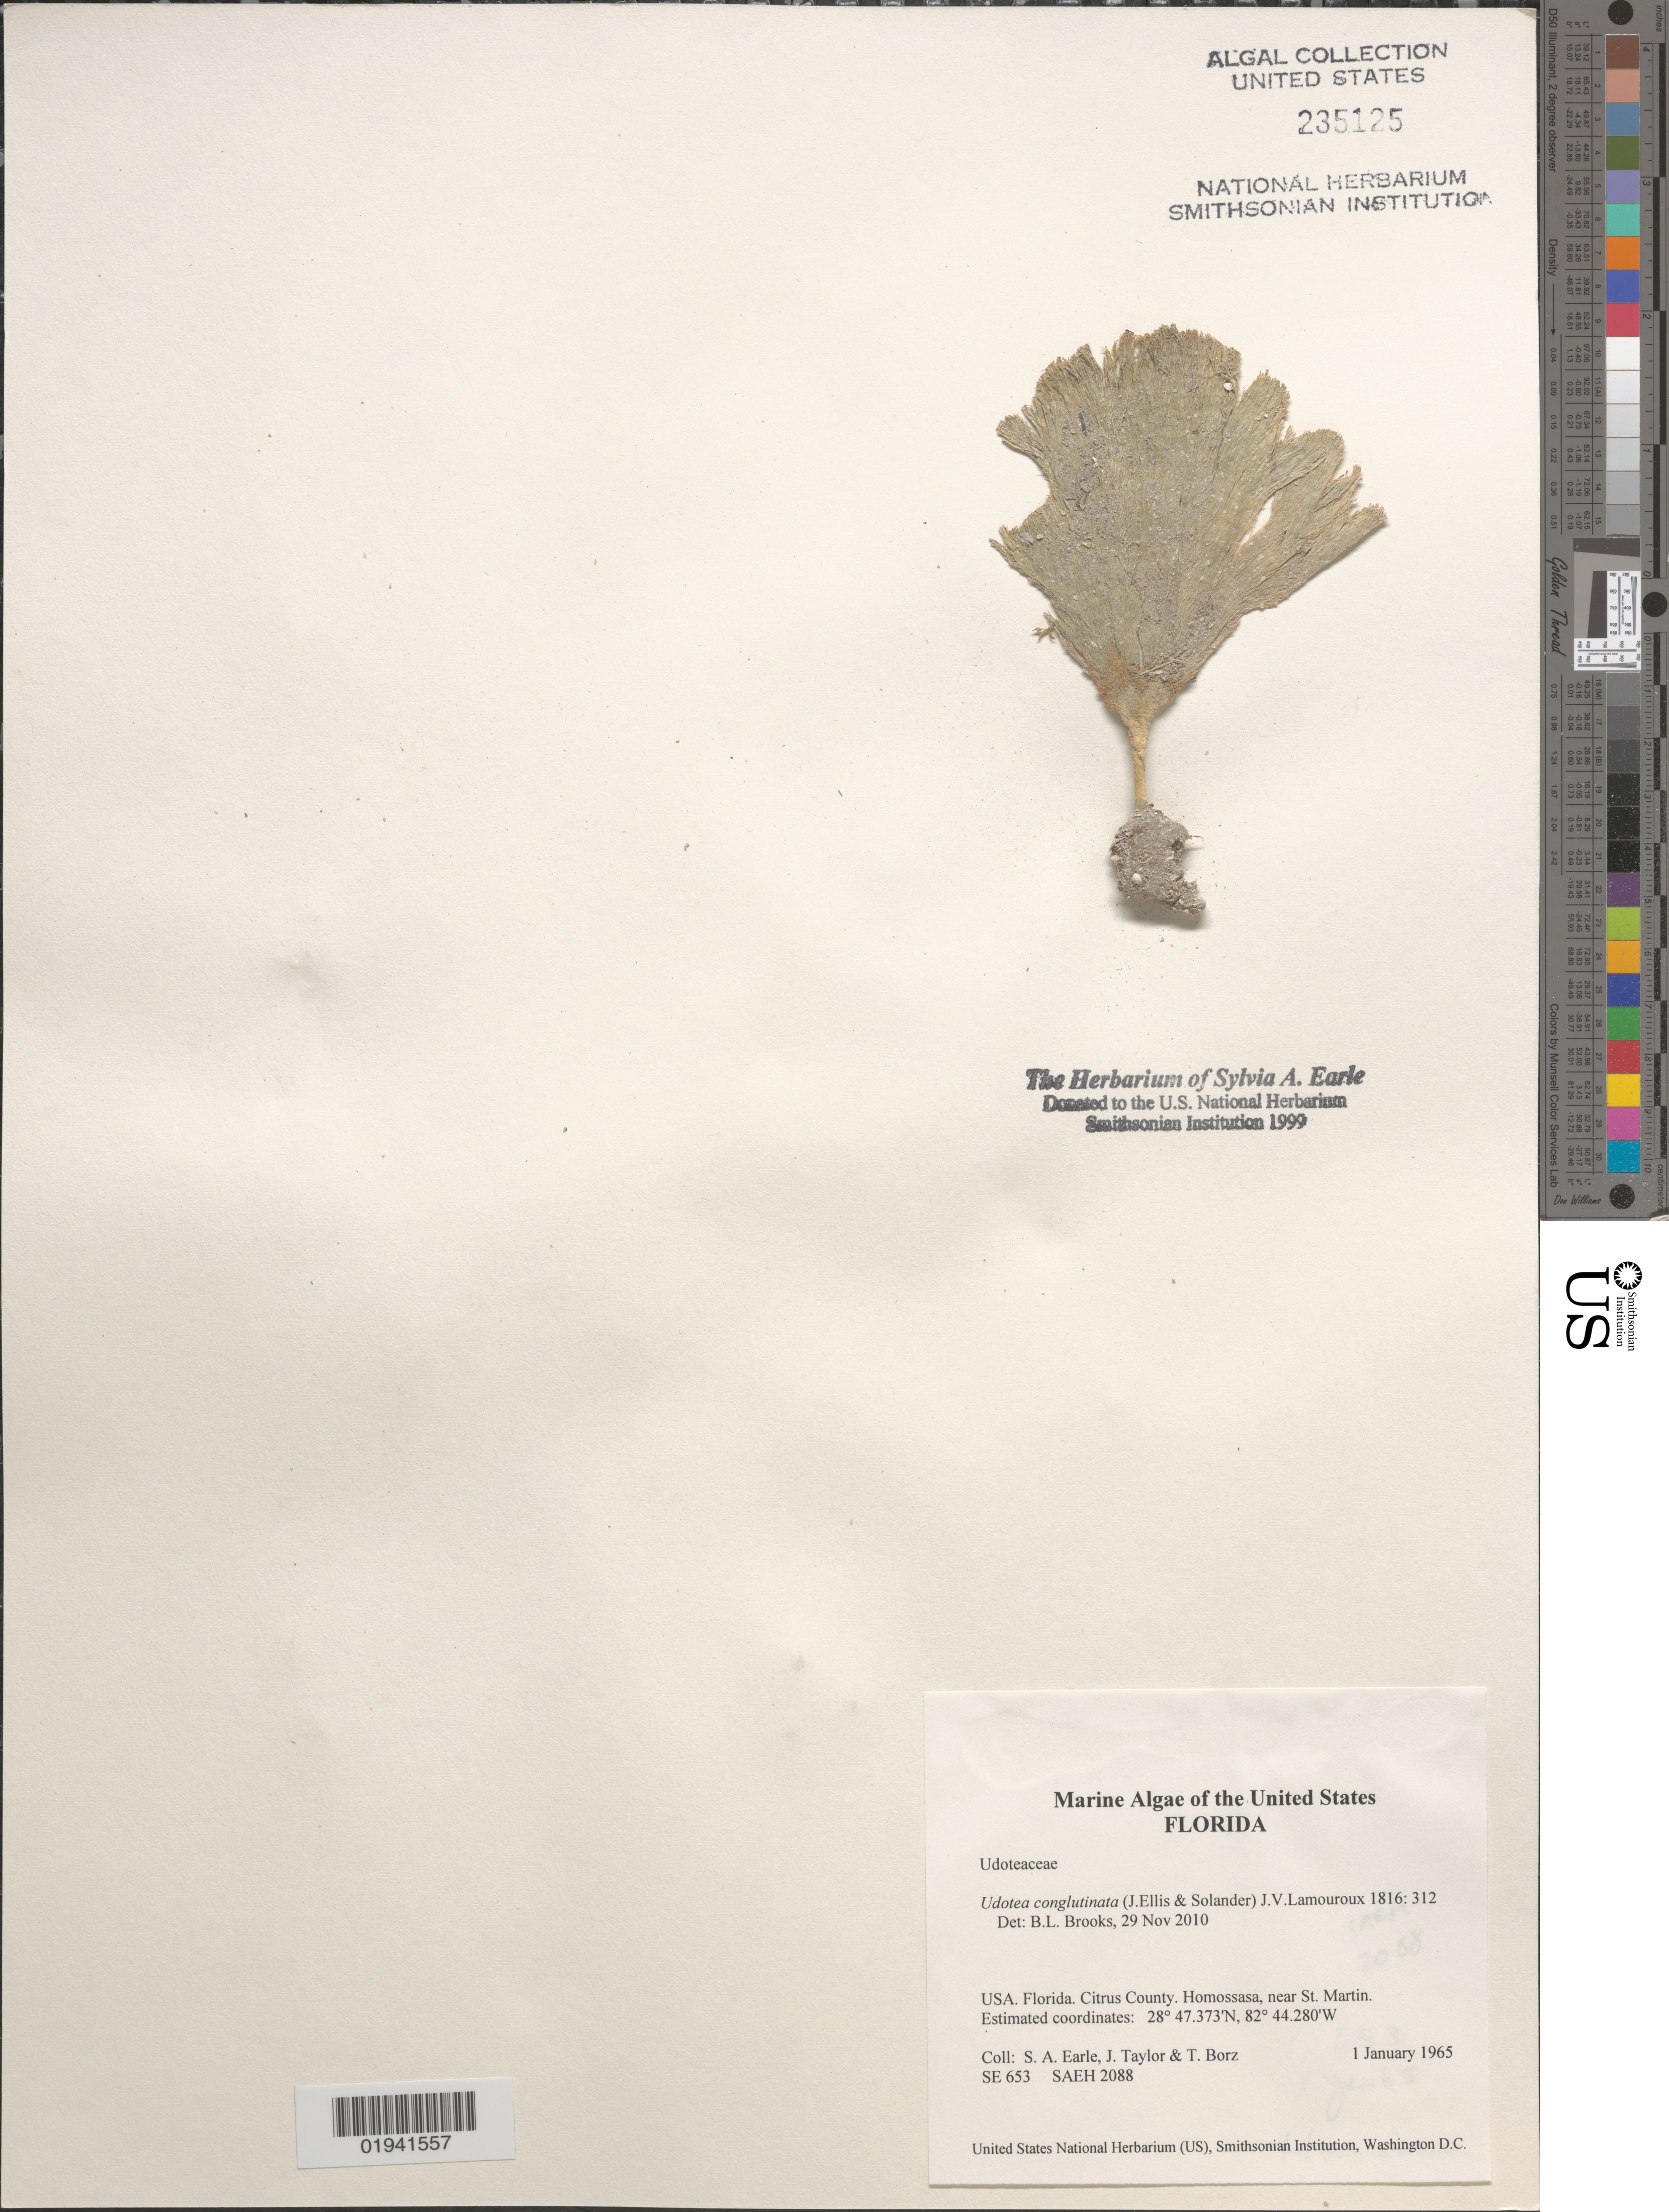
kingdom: Plantae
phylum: Chlorophyta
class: Ulvophyceae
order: Bryopsidales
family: Udoteaceae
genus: Udotea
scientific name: Udotea conglutinata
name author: (Ellis & Sol.) J.V.Lamouroux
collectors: S. A. Earle, J. Taylor & T. Borz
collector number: SE653/SAEH2088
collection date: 1965-01-01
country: United States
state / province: Florida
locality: Citrus County. Homosassa, near St. Martin.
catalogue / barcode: US 235125